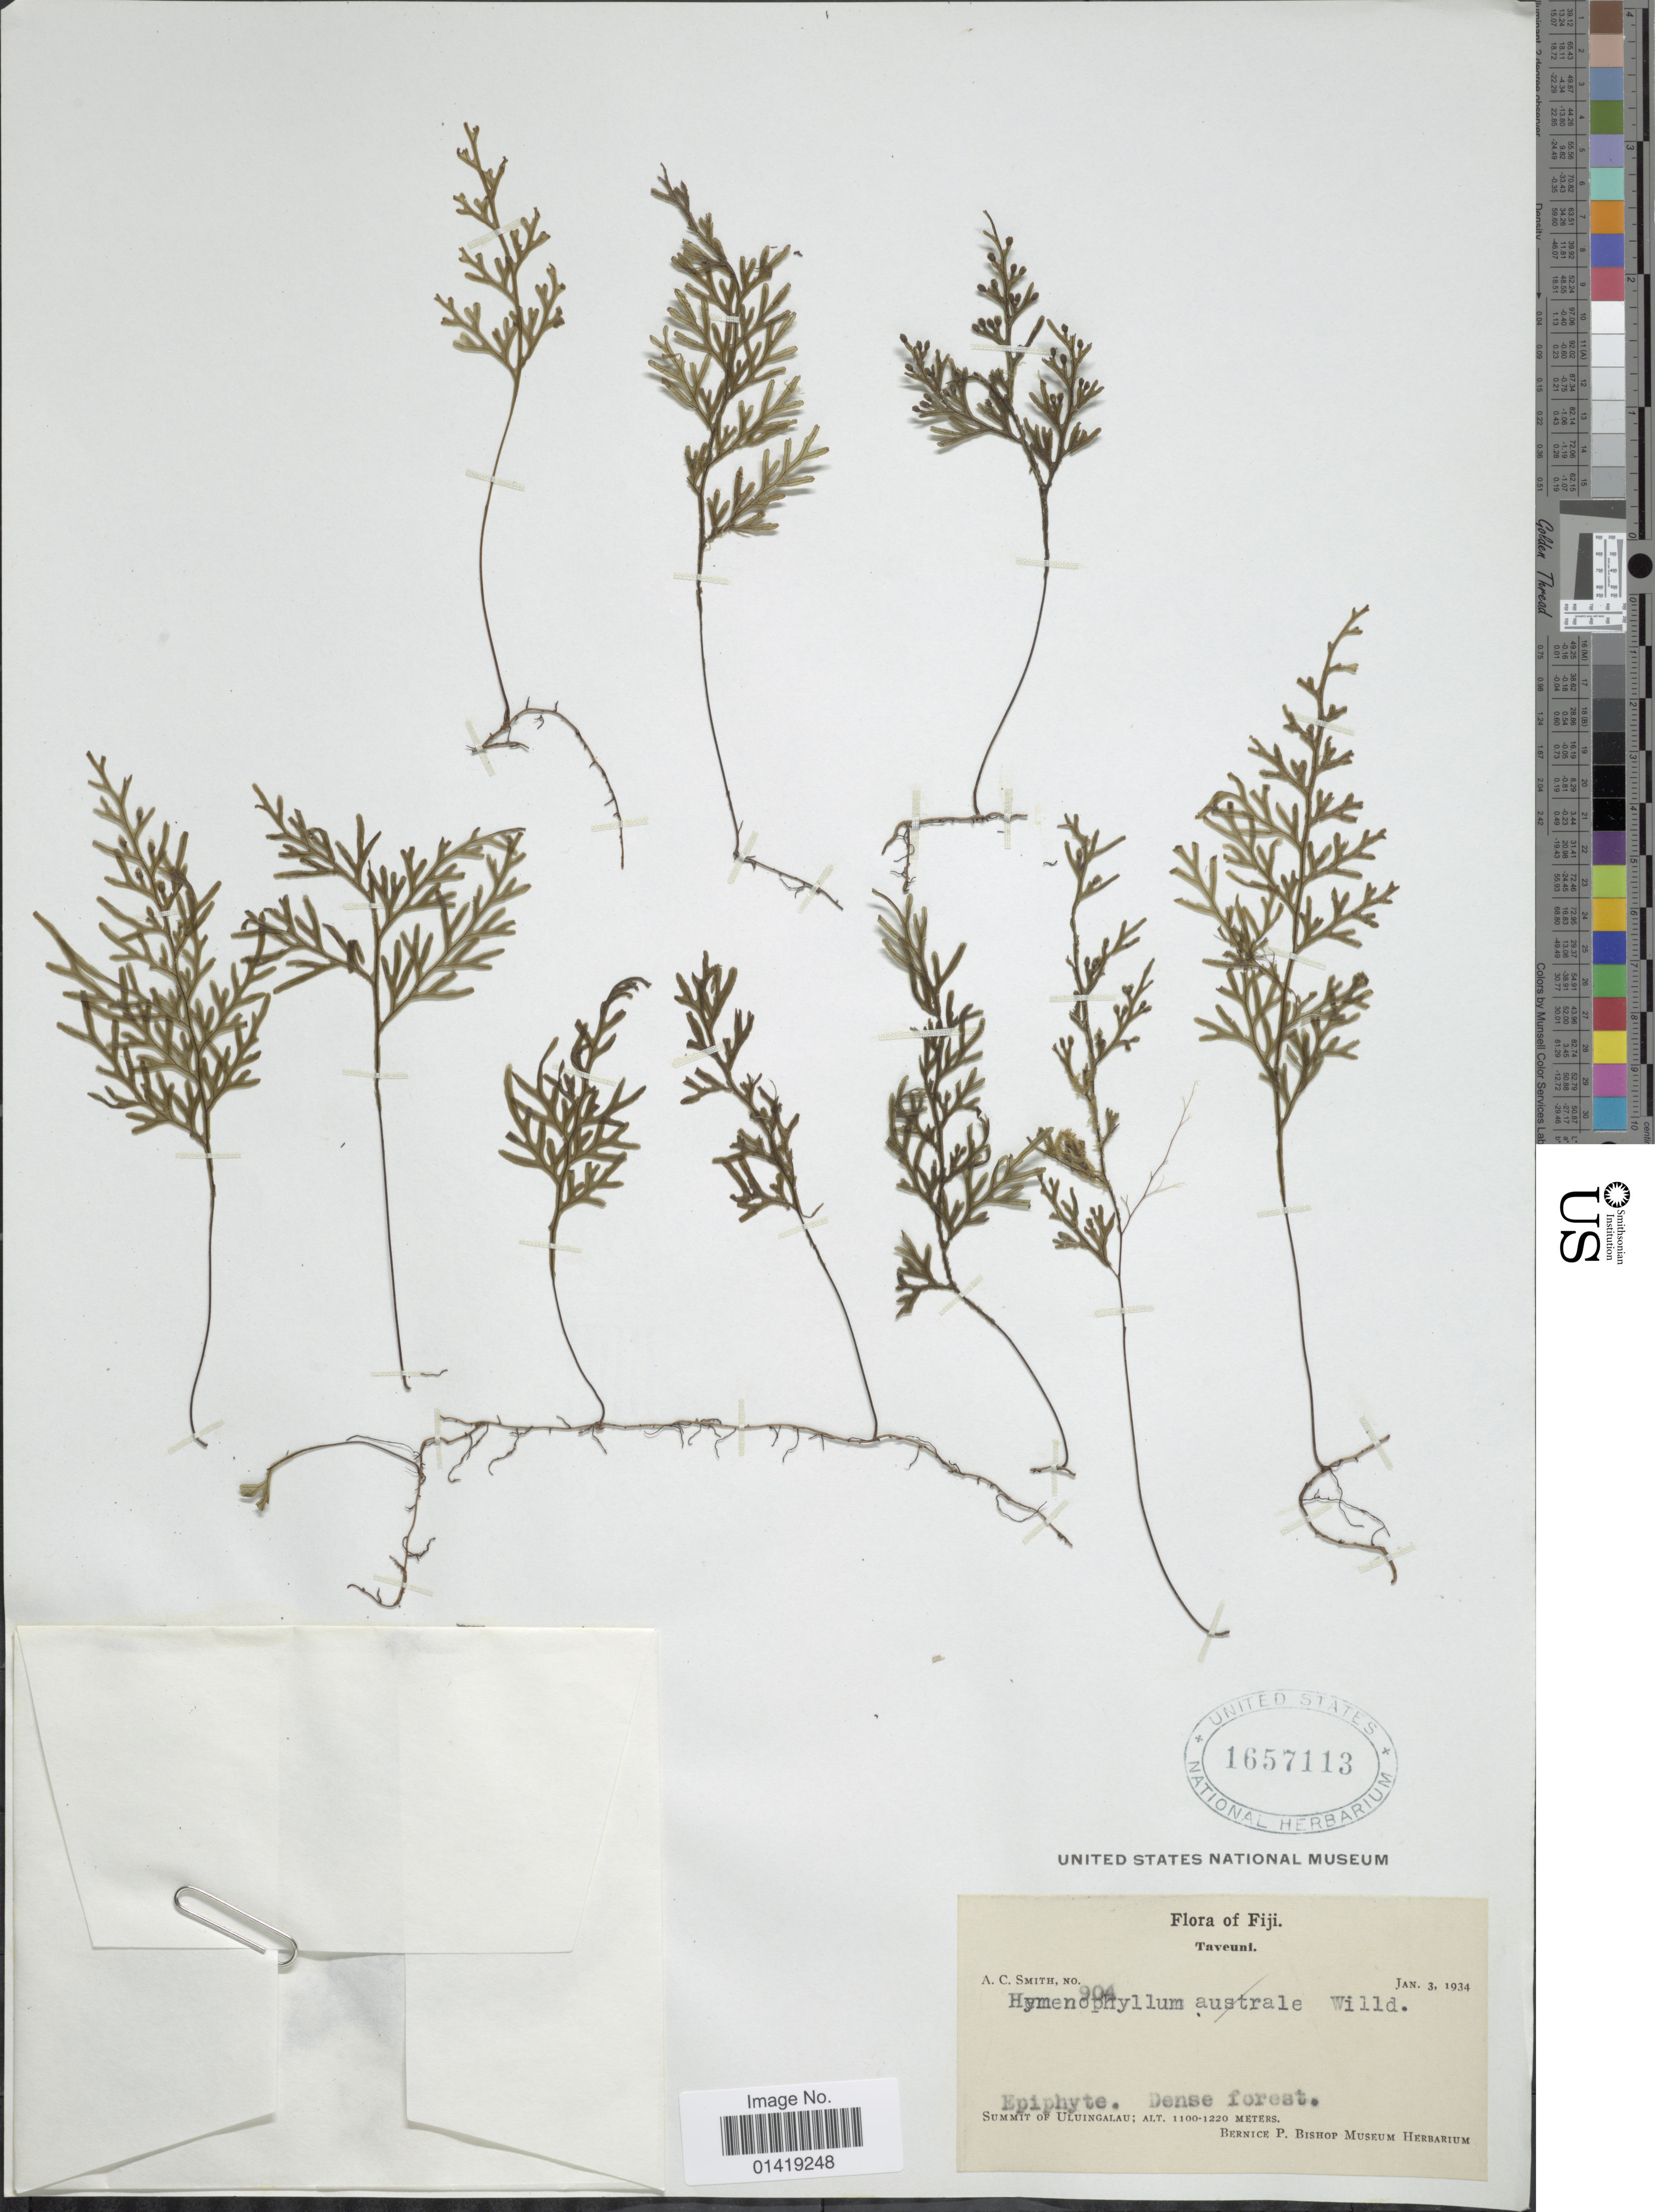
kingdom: Plantae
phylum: Tracheophyta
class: Polypodiopsida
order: Hymenophyllales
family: Hymenophyllaceae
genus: Hymenophyllum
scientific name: Hymenophyllum sp.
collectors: A. C. Smith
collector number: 904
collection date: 1934-01-03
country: Fiji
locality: Taveuni summit of Uluingalau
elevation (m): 1100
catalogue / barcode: US 1657113